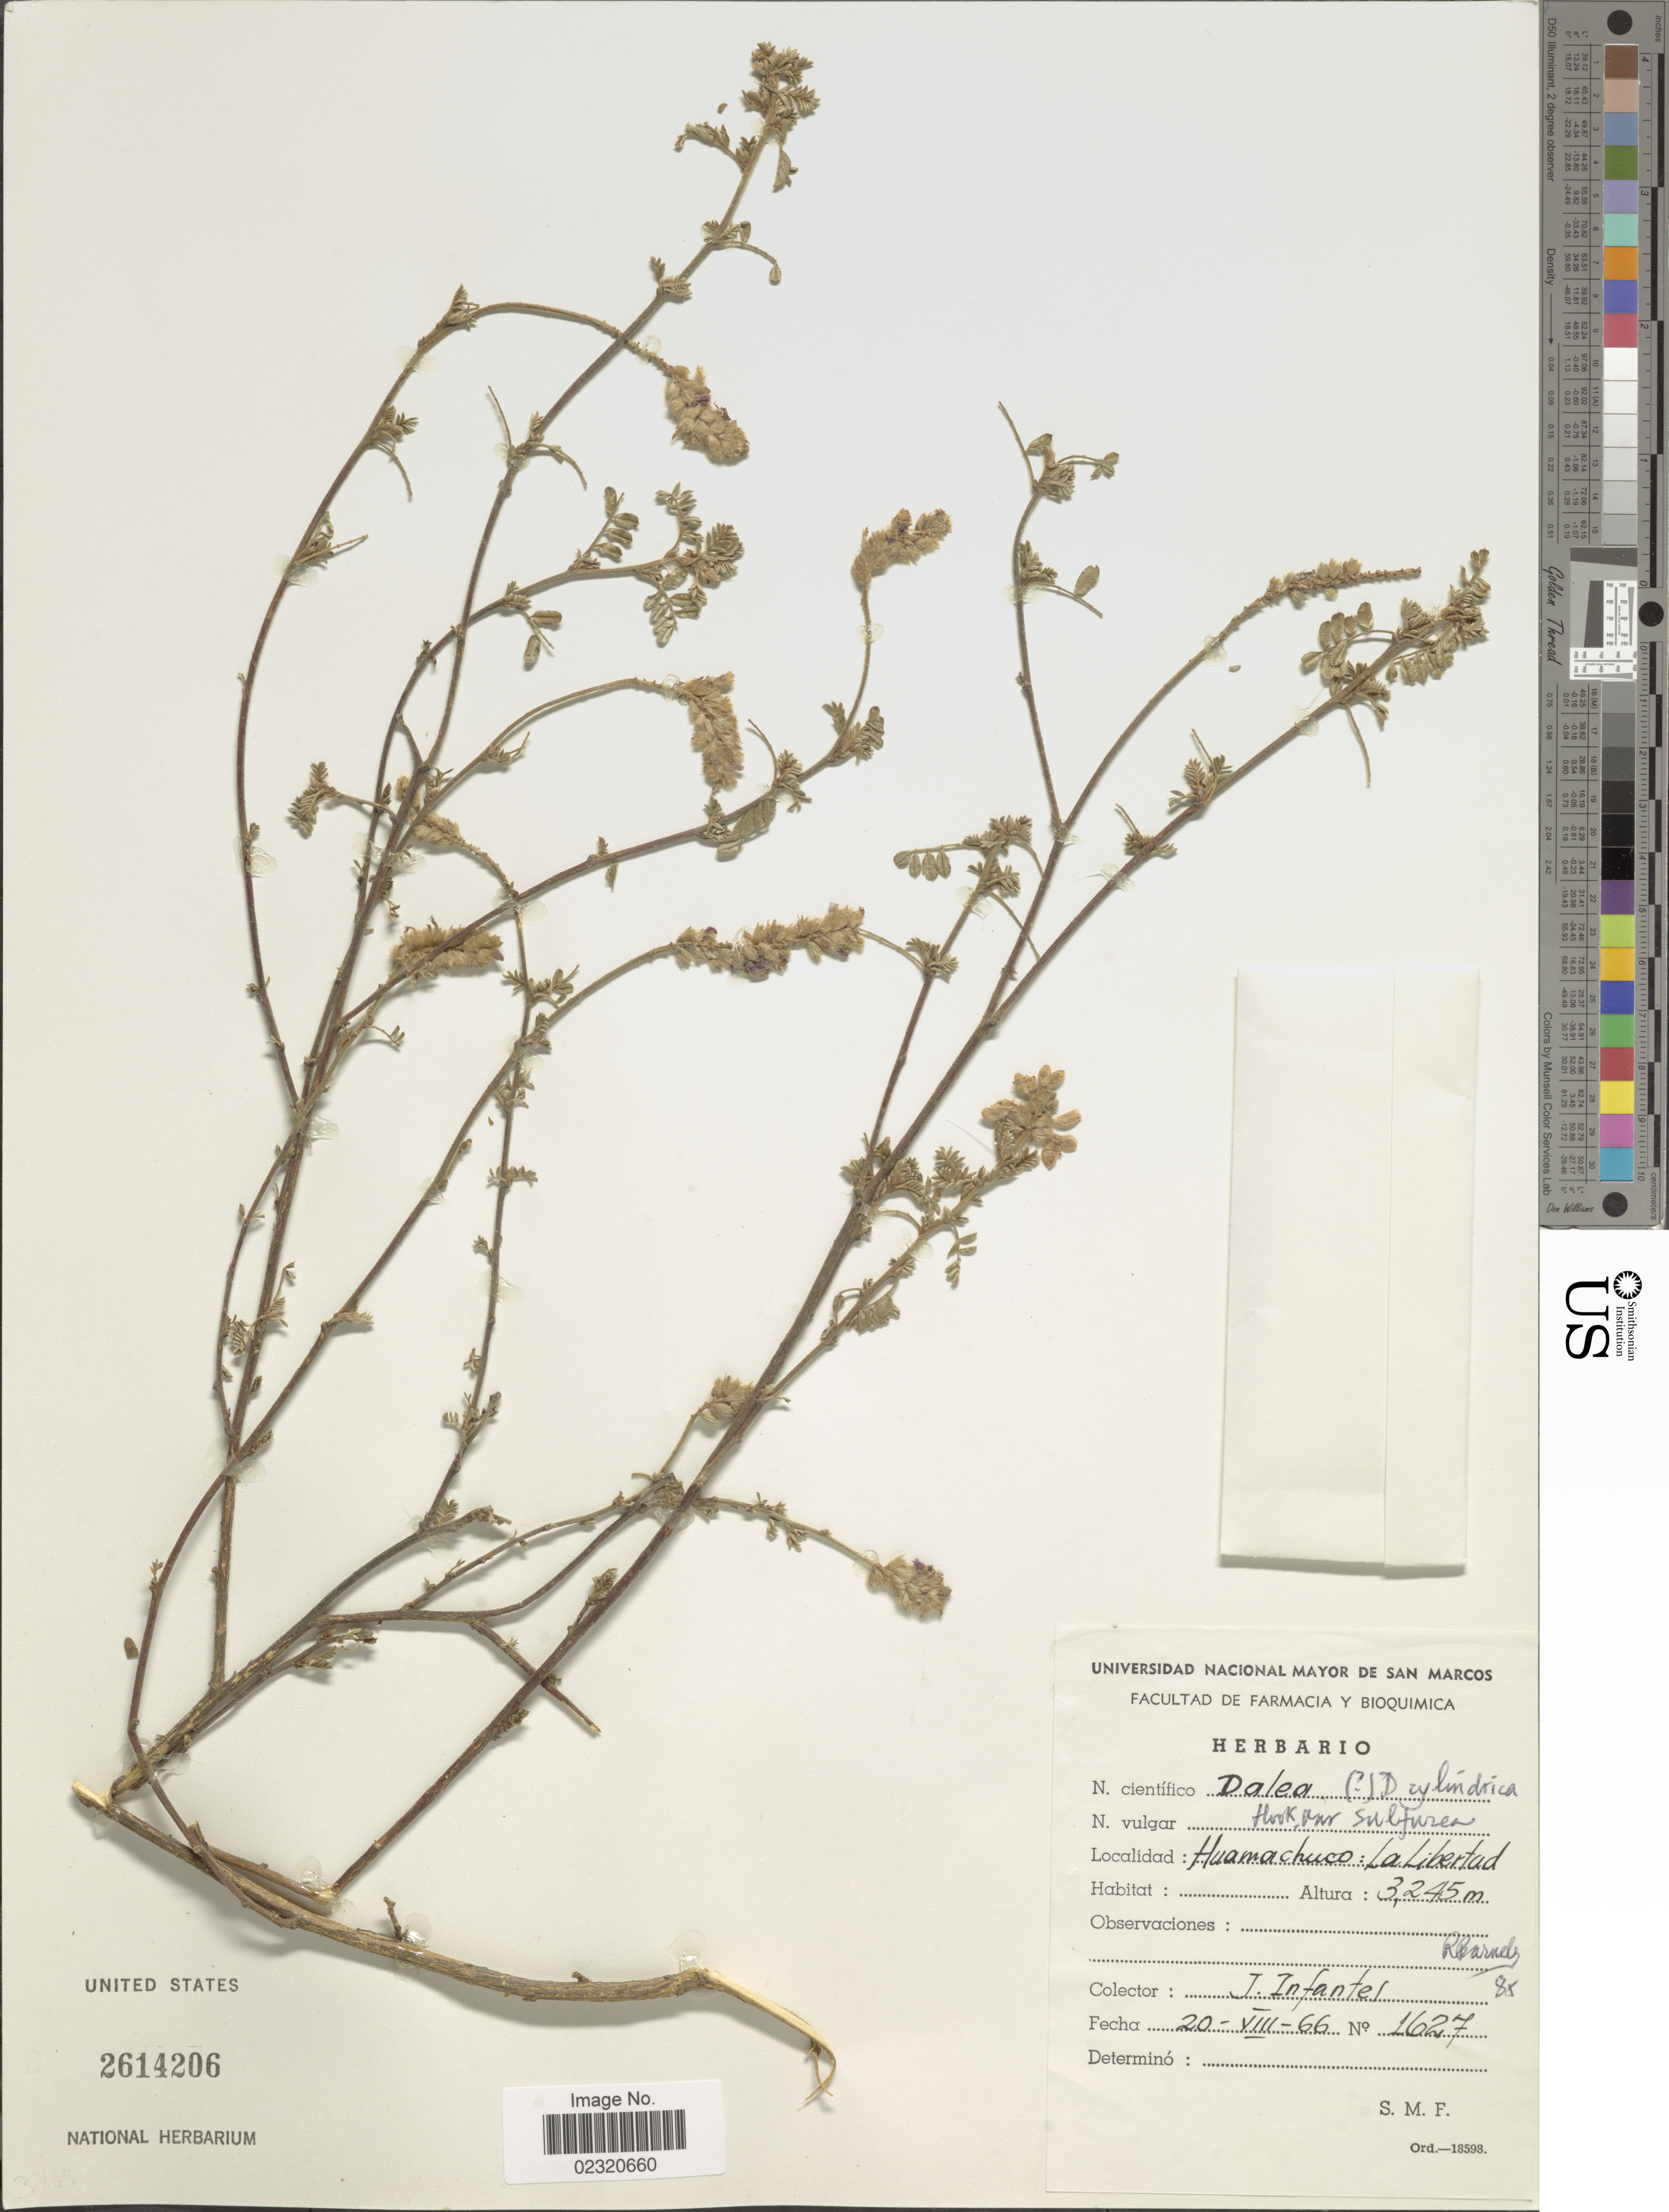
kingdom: Plantae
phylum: Tracheophyta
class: Magnoliopsida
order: Fabales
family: Fabaceae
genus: Dalea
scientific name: Dalea cylindrica var. sulfurea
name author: (Ulbr.) Barneby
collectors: J. Infantes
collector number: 1627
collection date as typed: Transcribed d/m/y: 20/8/66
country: Peru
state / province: La Libertad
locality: Huamachuco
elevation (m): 3245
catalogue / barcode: US 2614206